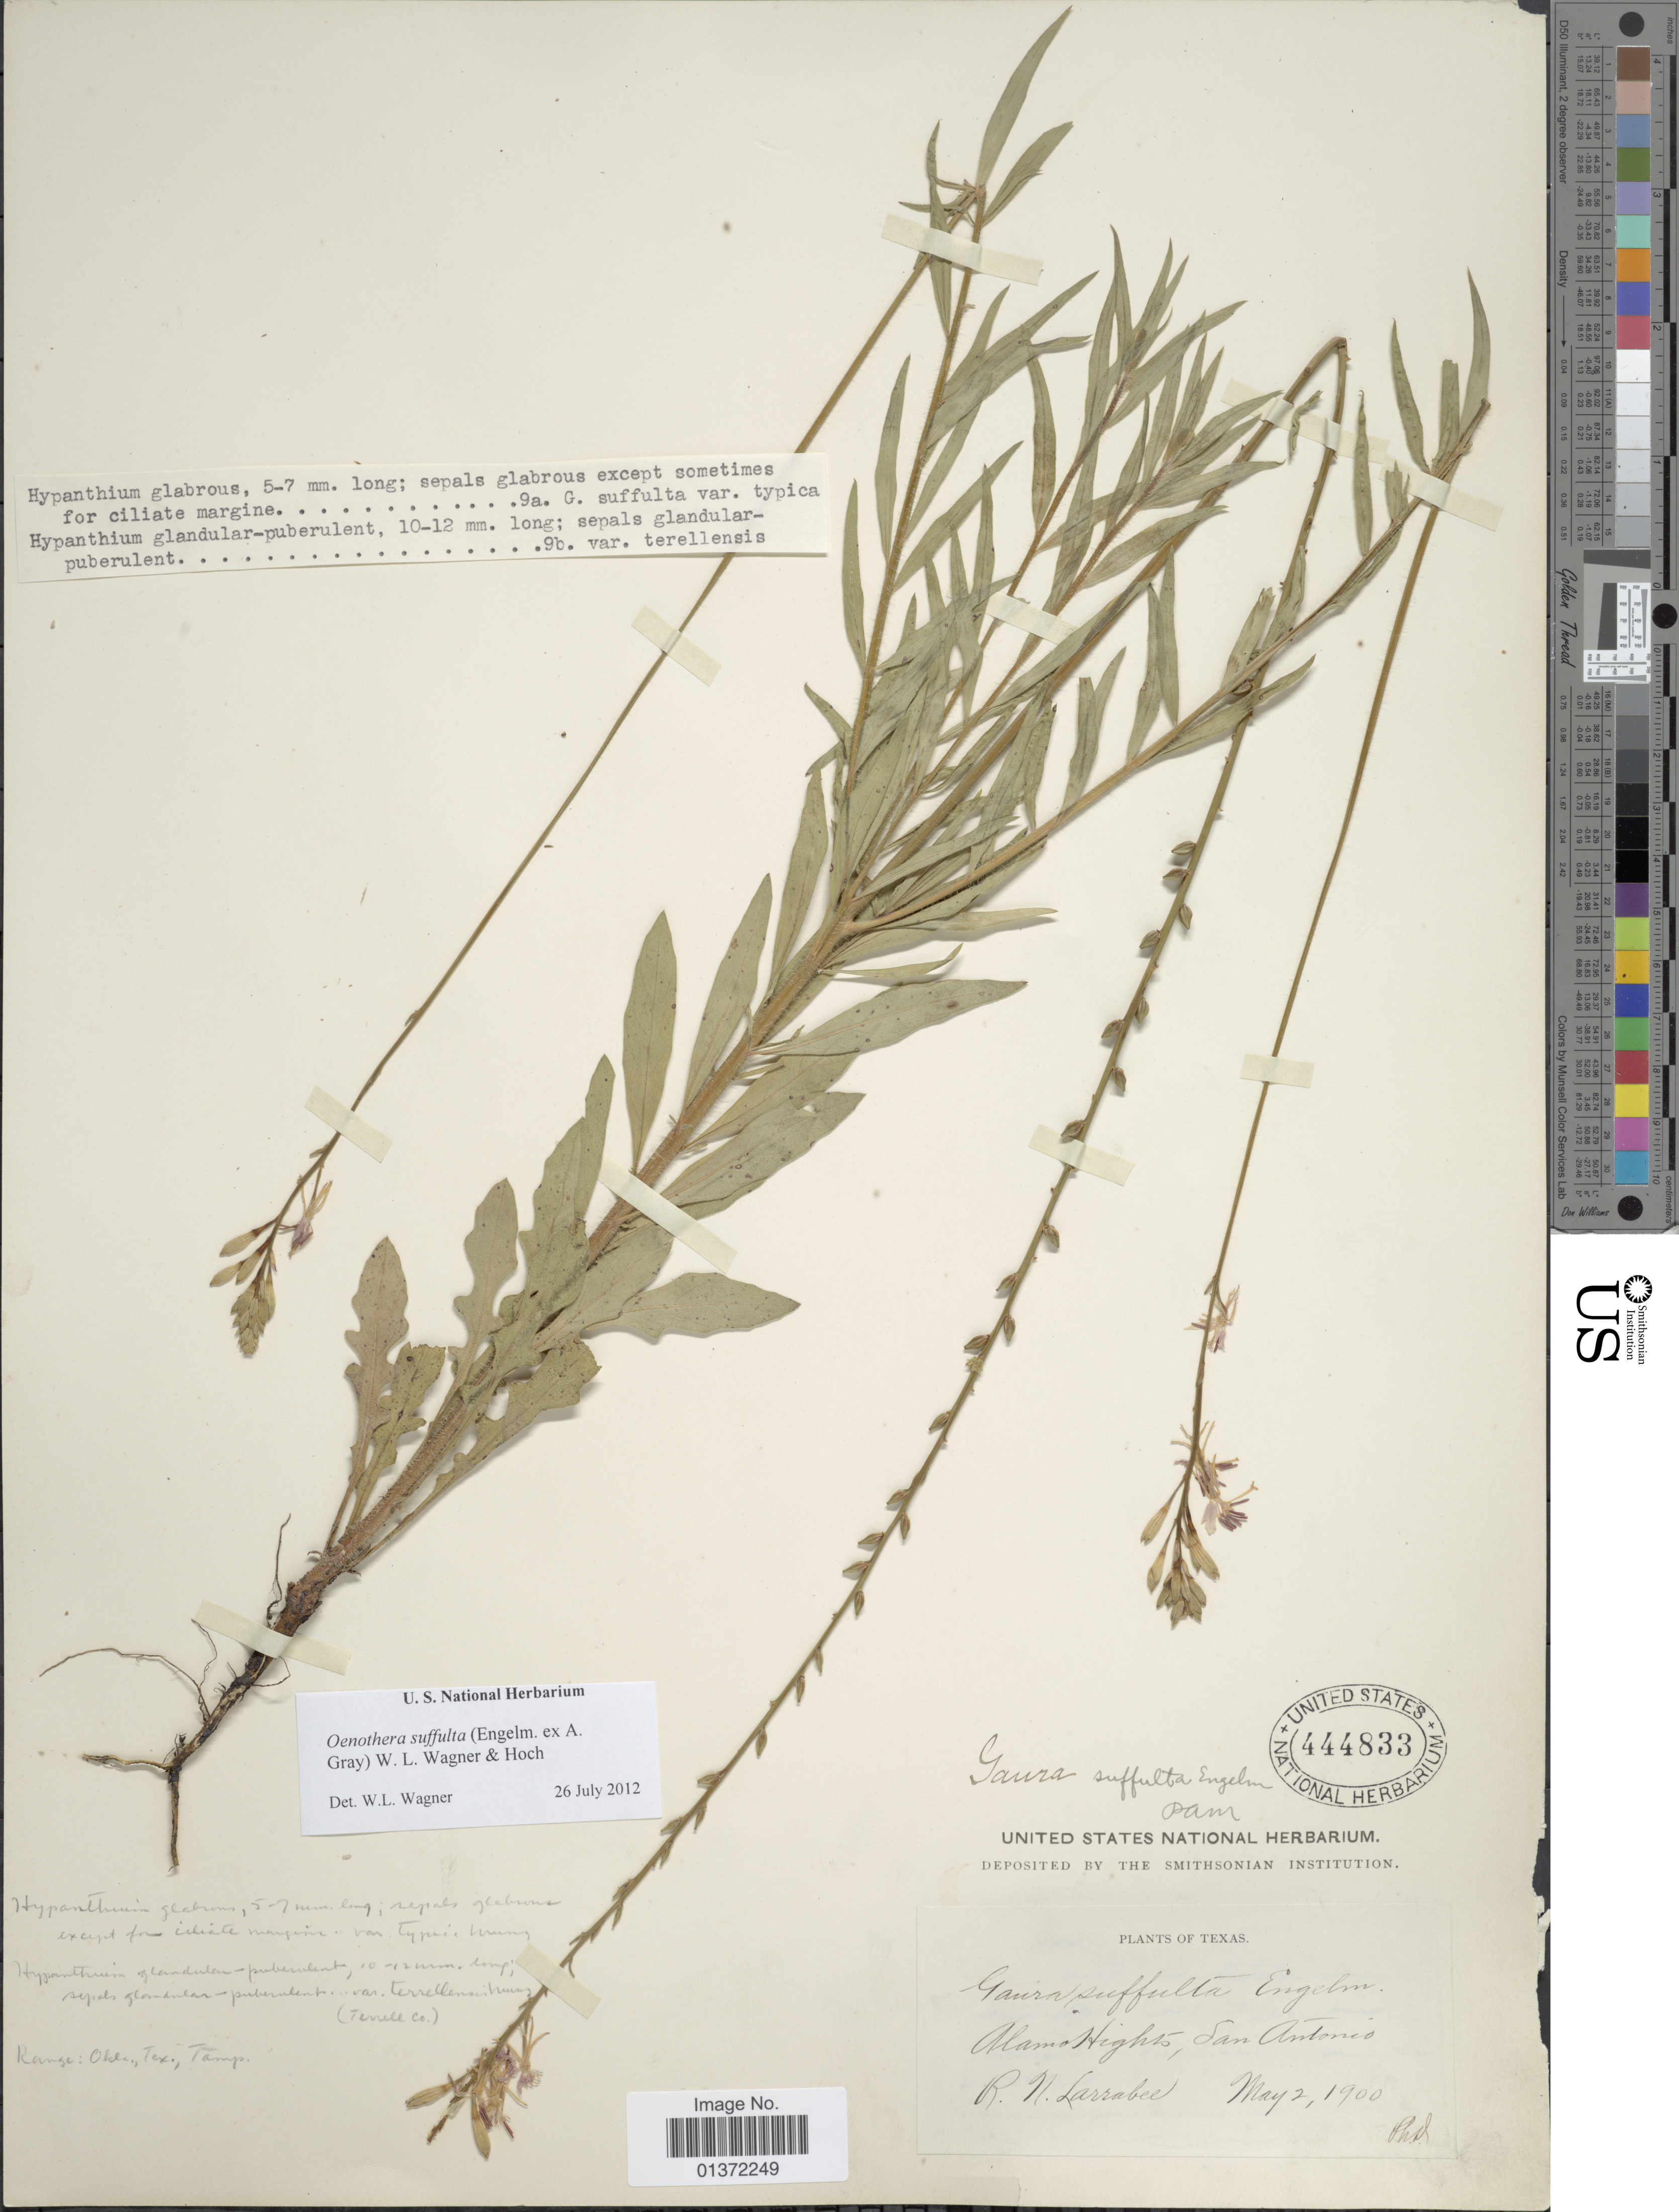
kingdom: Plantae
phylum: Tracheophyta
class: Magnoliopsida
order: Myrtales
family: Onagraceae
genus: Oenothera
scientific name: Oenothera suffulta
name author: (Engelm. ex A. Gray) W.L. Wagner & Hoch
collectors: R. Larrabee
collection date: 1900-05-02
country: United States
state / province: Texas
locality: Alamo Hights, San Antonio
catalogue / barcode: US 444833